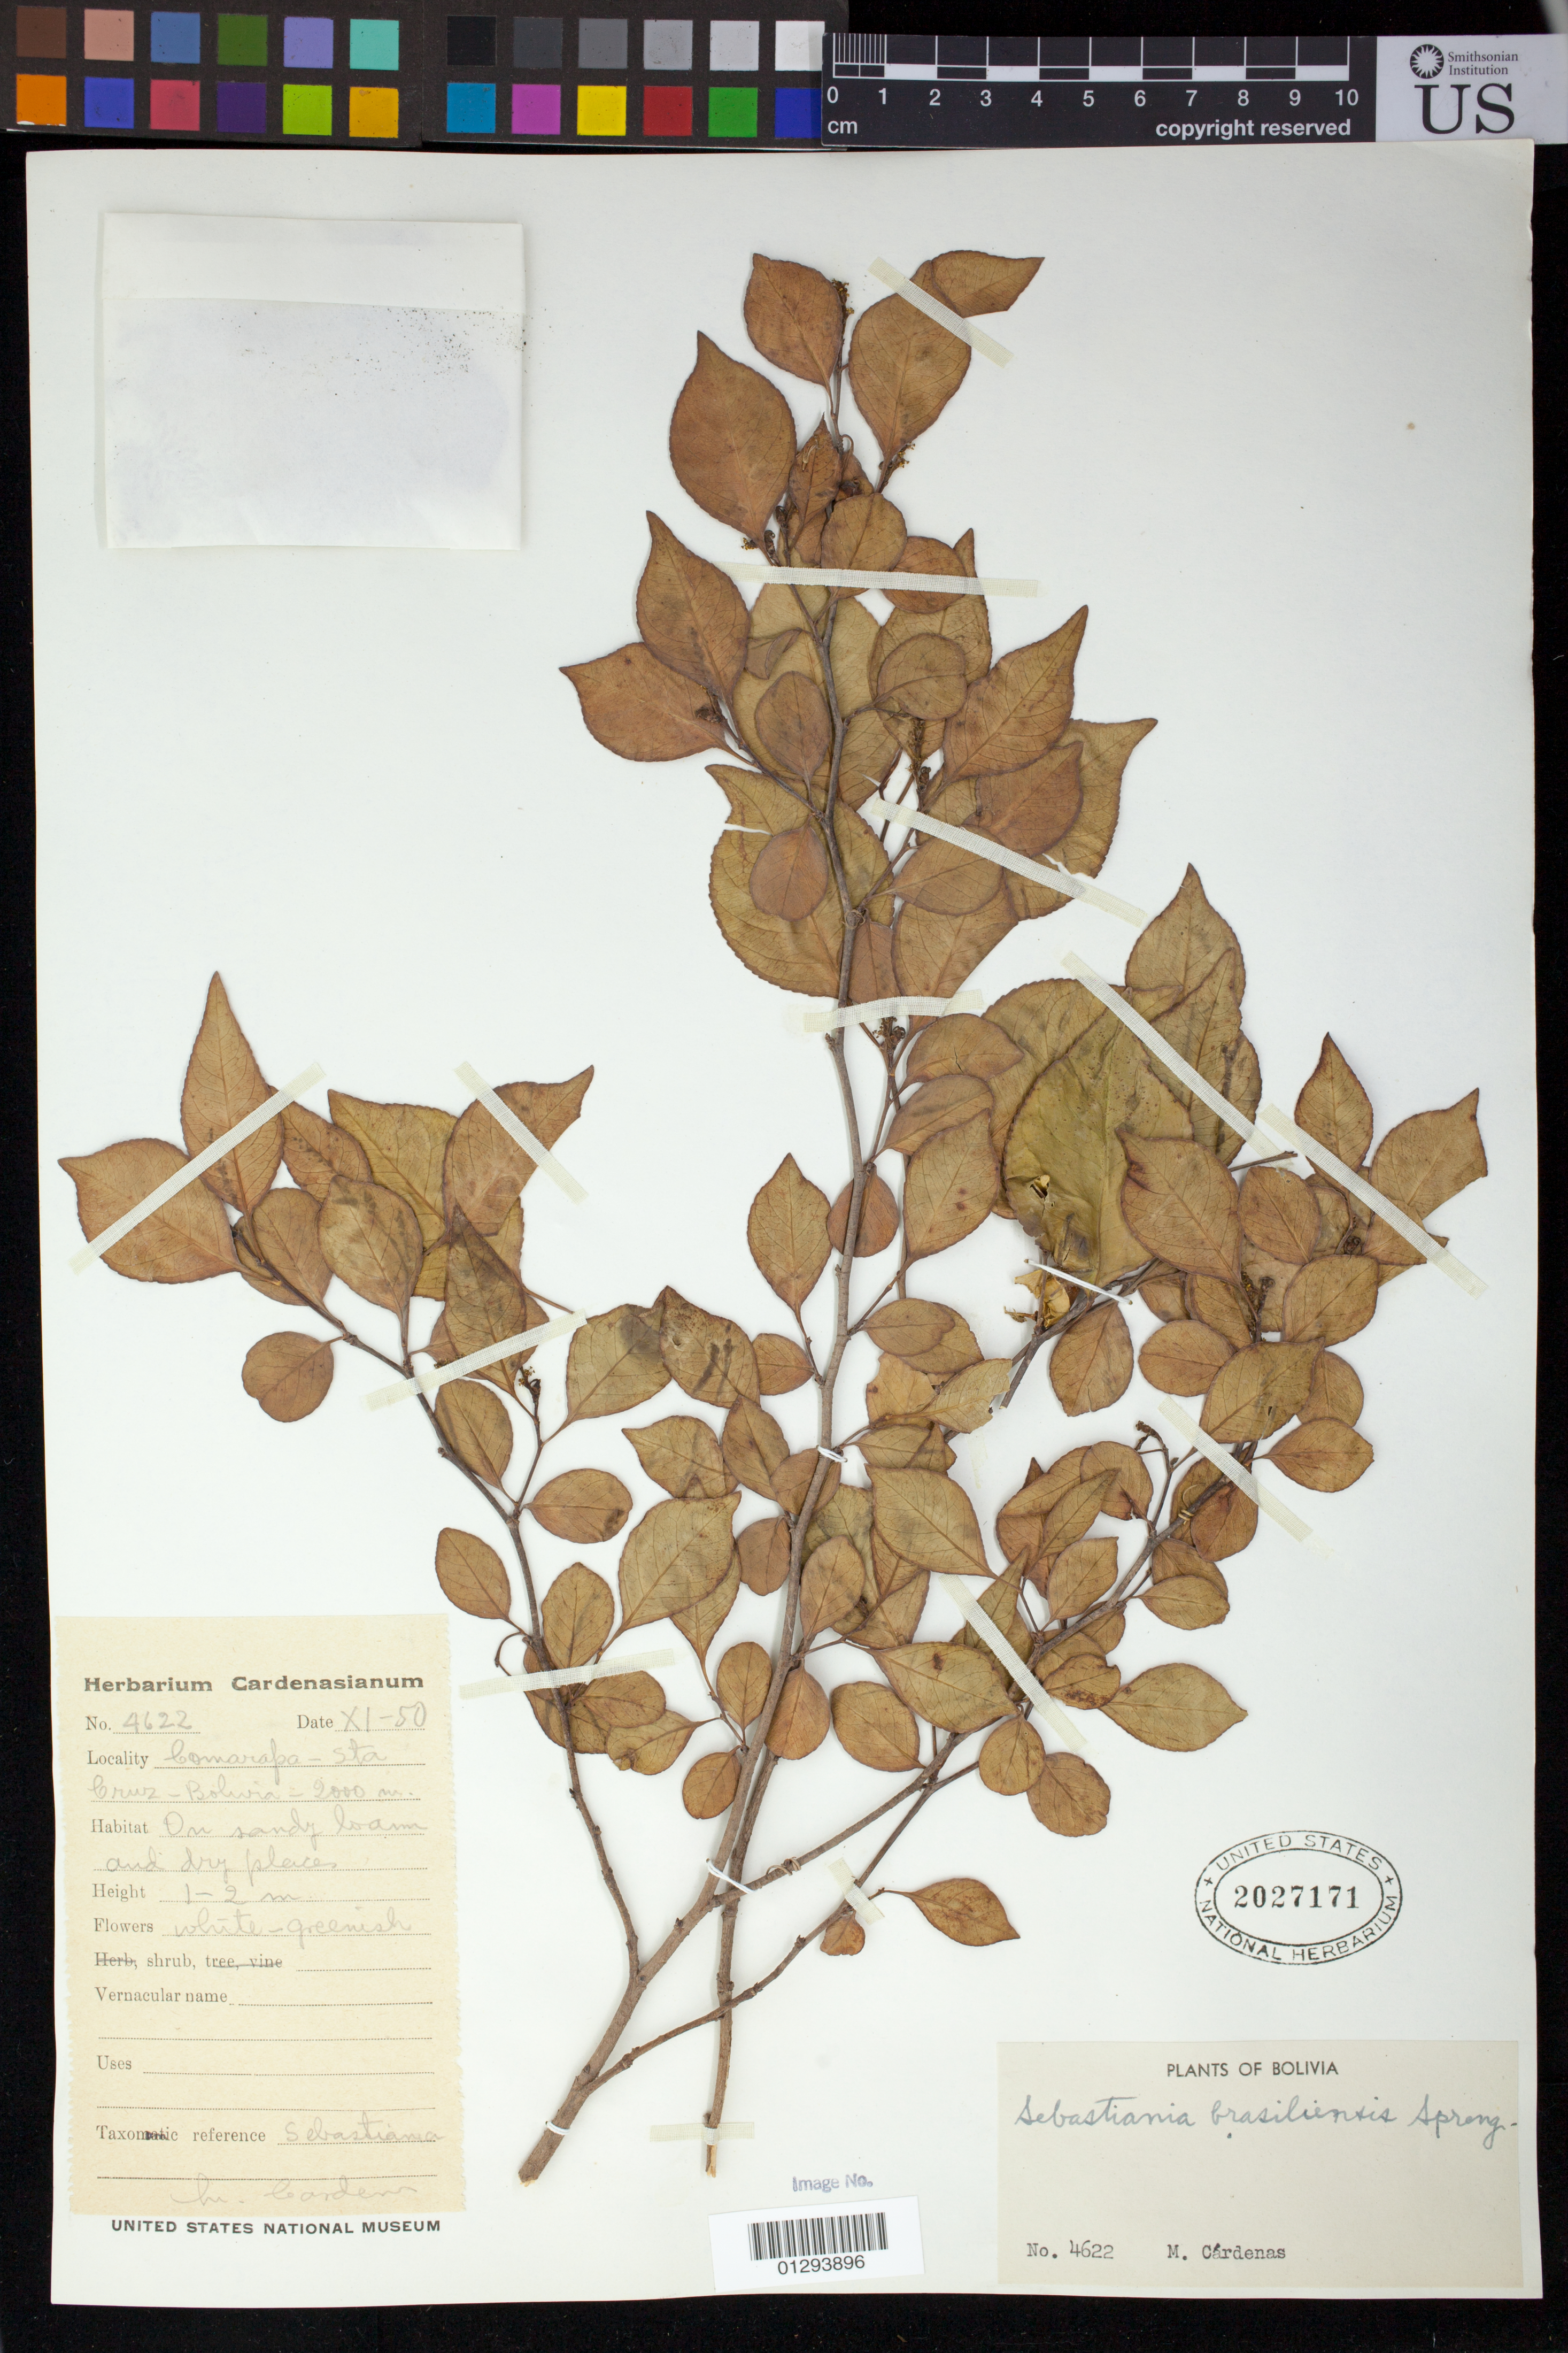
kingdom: Plantae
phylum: Tracheophyta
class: Magnoliopsida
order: Malpighiales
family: Euphorbiaceae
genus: Sebastiania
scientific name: Sebastiania brasiliensis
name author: Spreng.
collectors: M. Cárdenas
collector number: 4622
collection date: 1950-11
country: Bolivia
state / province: Santa Cruz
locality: Comarapa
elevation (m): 2000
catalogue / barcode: US 2027171